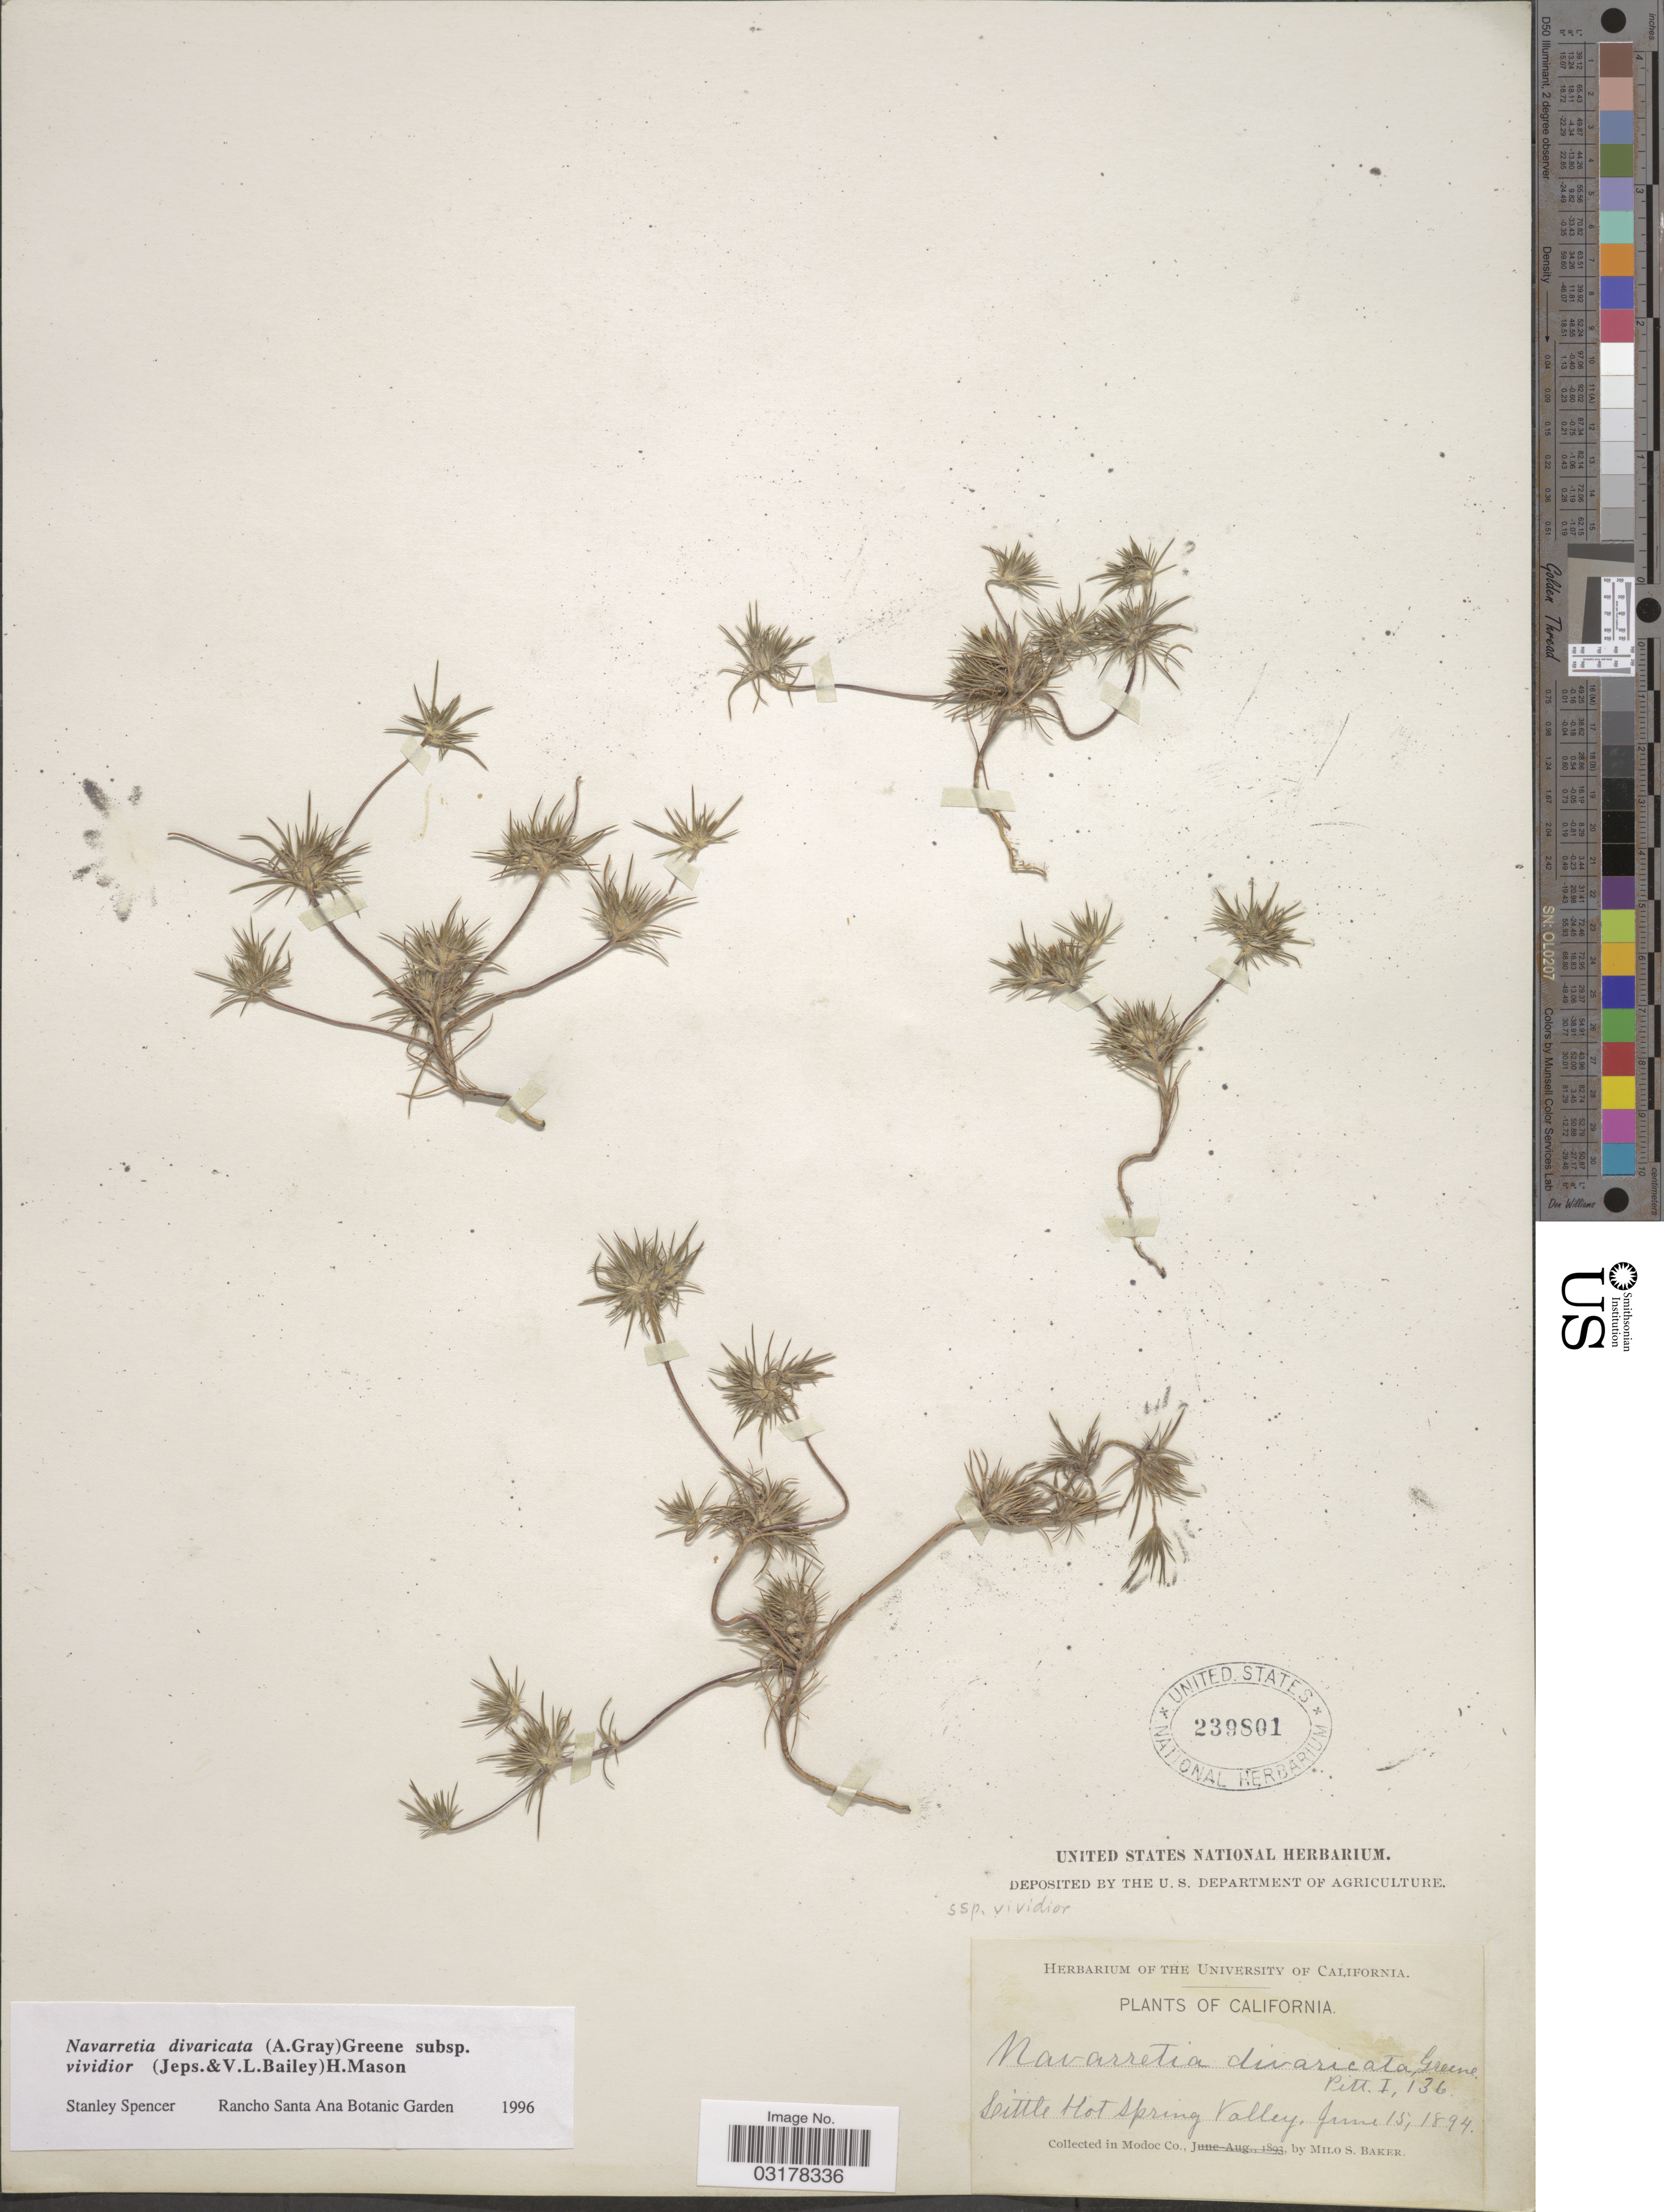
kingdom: Plantae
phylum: Tracheophyta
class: Magnoliopsida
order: Ericales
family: Polemoniaceae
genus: Navarretia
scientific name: Navarretia divaricata subsp. vividior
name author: (Jeps. & V. L. Bailey) H. Mason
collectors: M. S. Baker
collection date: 1894-06-15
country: United States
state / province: California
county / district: Modoc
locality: Sittle Hot Spring Valley. Modoc Co.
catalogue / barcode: US 239801